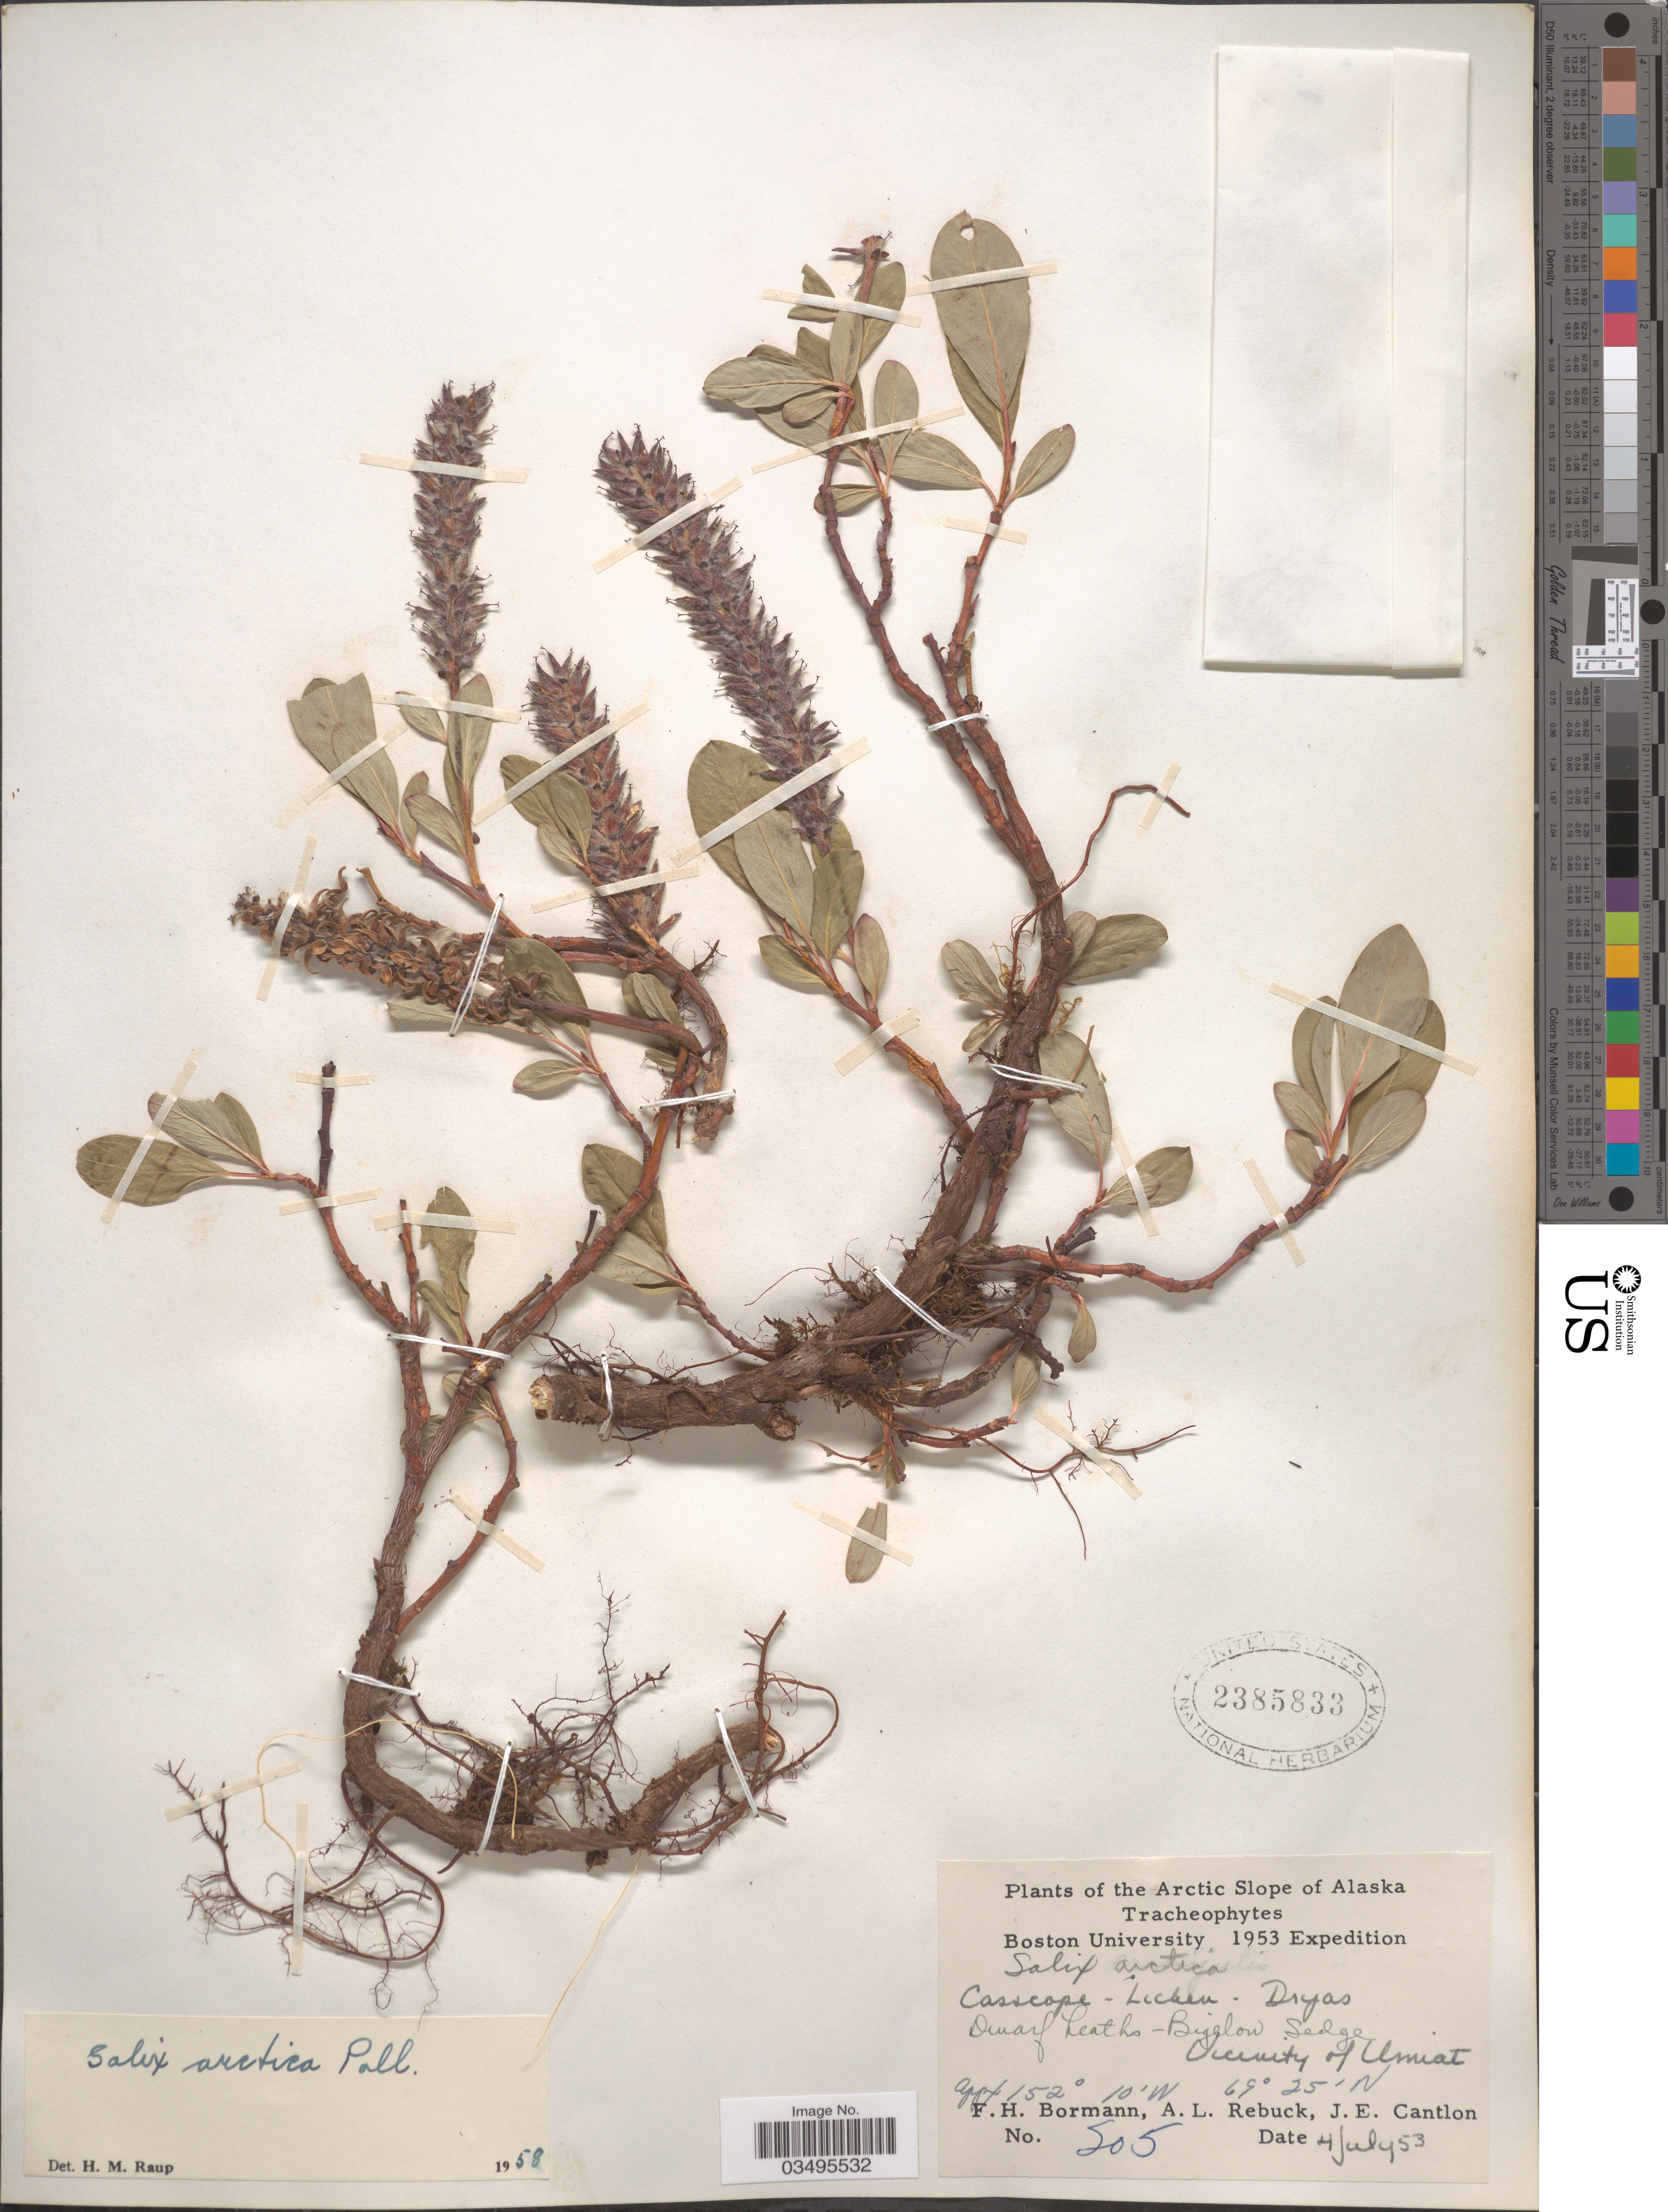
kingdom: Plantae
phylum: Tracheophyta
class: Magnoliopsida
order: Malpighiales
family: Salicaceae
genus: Salix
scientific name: Salix arctica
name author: Pall.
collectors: F. Bormann, A. Rebuck & J. Cantlon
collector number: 205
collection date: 1953-07-04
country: United States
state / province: Alaska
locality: Arctic Slope of Alaska. Vicinity of Umiat.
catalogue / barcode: US 2385833